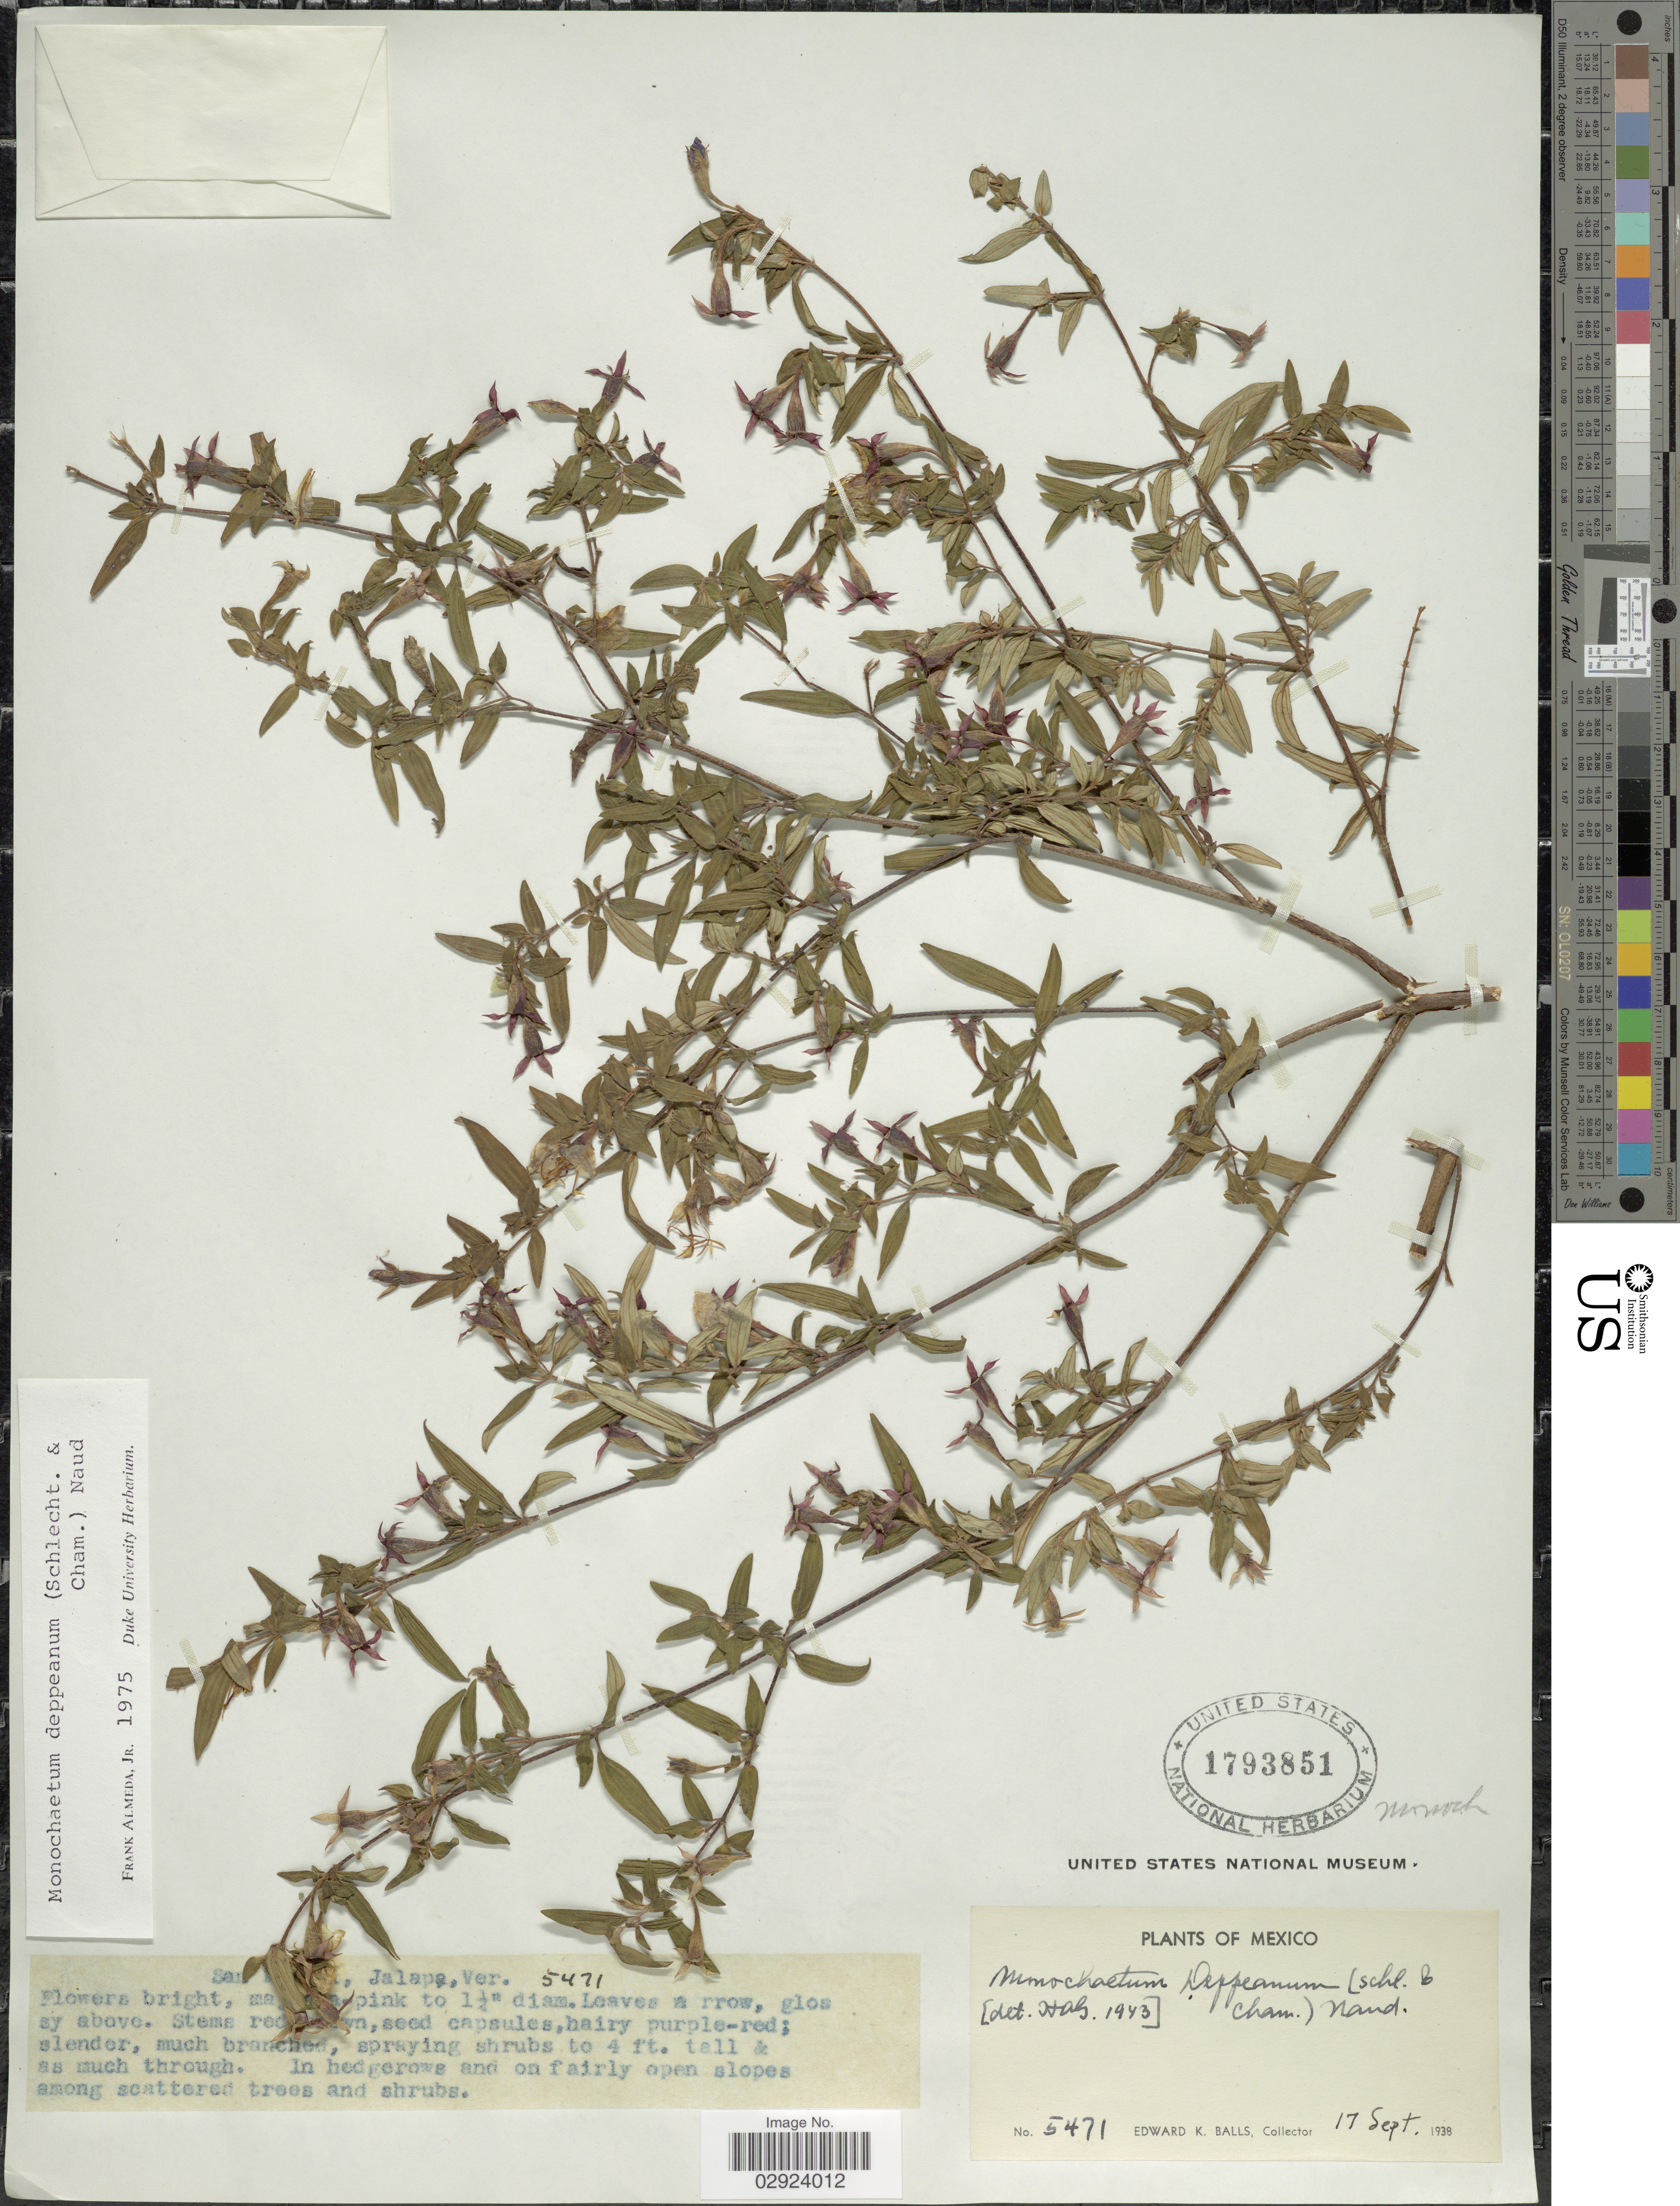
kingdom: Plantae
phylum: Tracheophyta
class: Magnoliopsida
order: Myrtales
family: Melastomataceae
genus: Monochaetum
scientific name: Monochaetum deppeanum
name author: (Schltdl. & Cham.) Naudin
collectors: E. K. Balls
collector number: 5471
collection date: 1938-09-17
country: Mexico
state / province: Veracruz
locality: San [illegible text], Jalapa, Ver.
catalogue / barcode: US 1793851